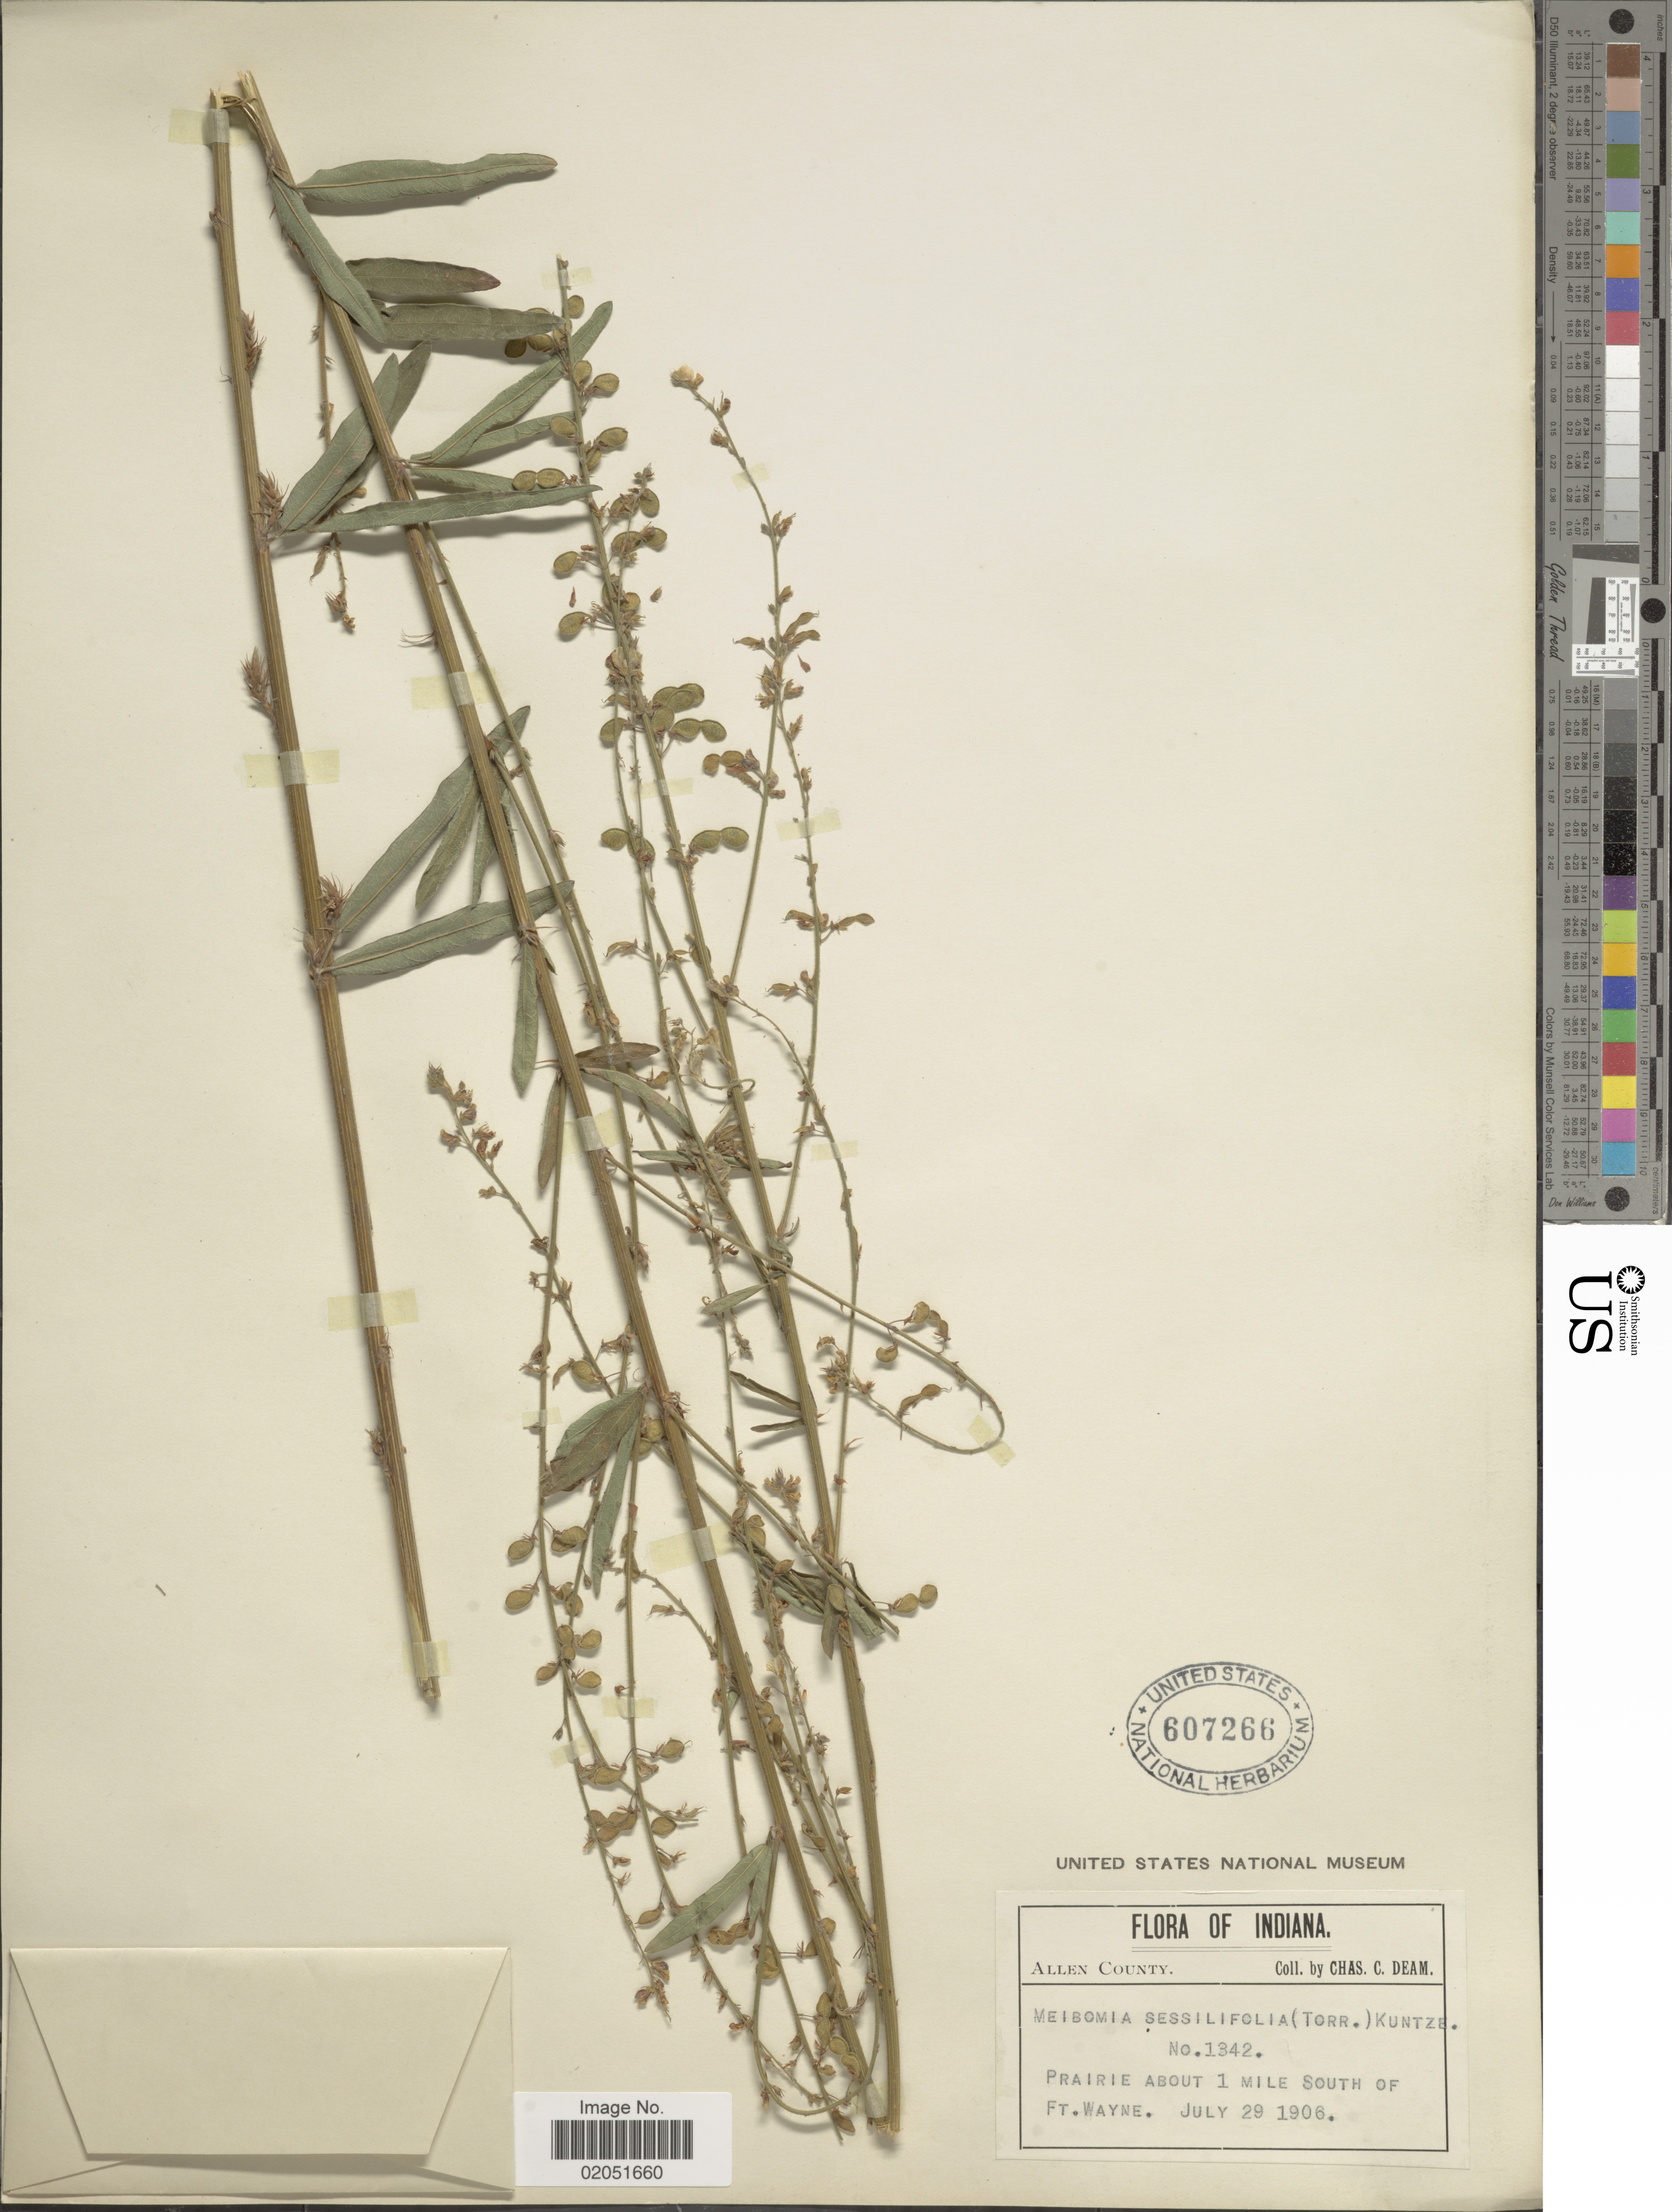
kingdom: Plantae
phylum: Tracheophyta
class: Magnoliopsida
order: Fabales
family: Fabaceae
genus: Desmodium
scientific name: Desmodium sessilifolium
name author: Torr. & A. Gray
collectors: C. C. Deam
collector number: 1342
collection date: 1906-07-29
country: United States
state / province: Indiana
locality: Prairie about 1 mile south of Ft. Wayne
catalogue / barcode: US 607266